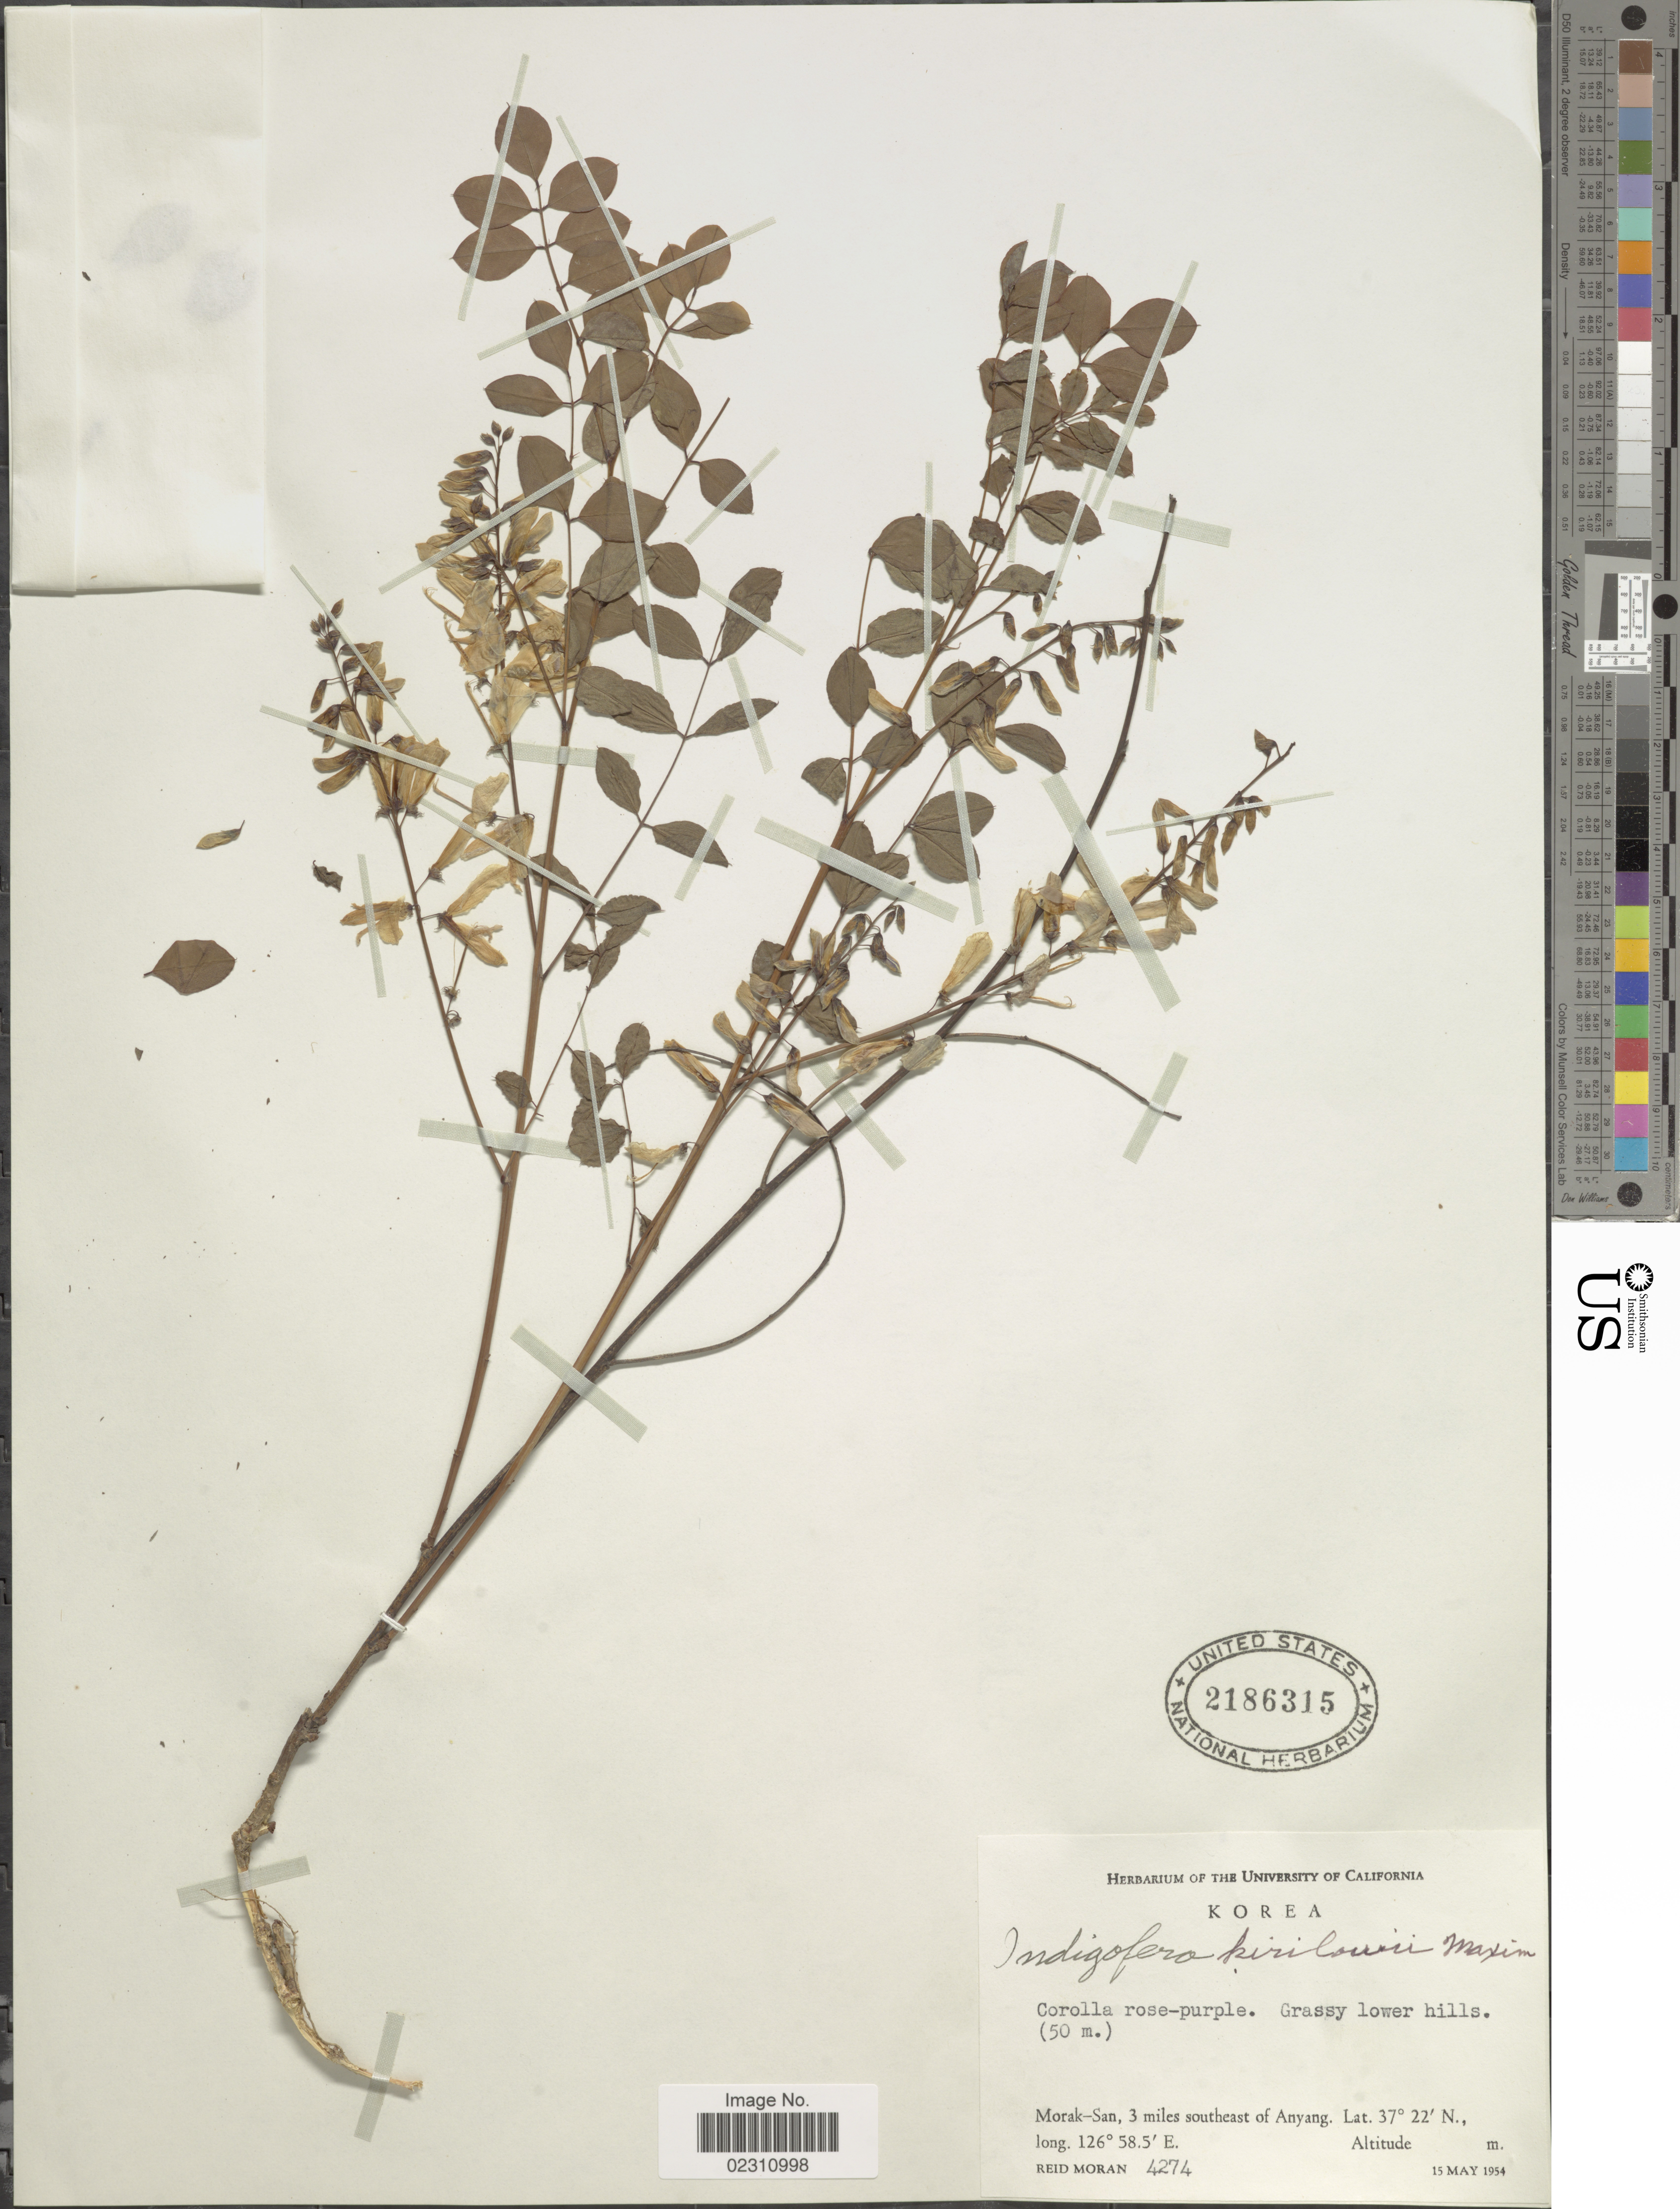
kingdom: Plantae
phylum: Tracheophyta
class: Magnoliopsida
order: Fabales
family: Fabaceae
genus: Indigofera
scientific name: Indigofera kirilowii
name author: Palib.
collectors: R. V. Moran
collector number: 4274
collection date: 1954-05-15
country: South Korea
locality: Morak-San, 3 miles southeast of Anyang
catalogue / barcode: US 2186315